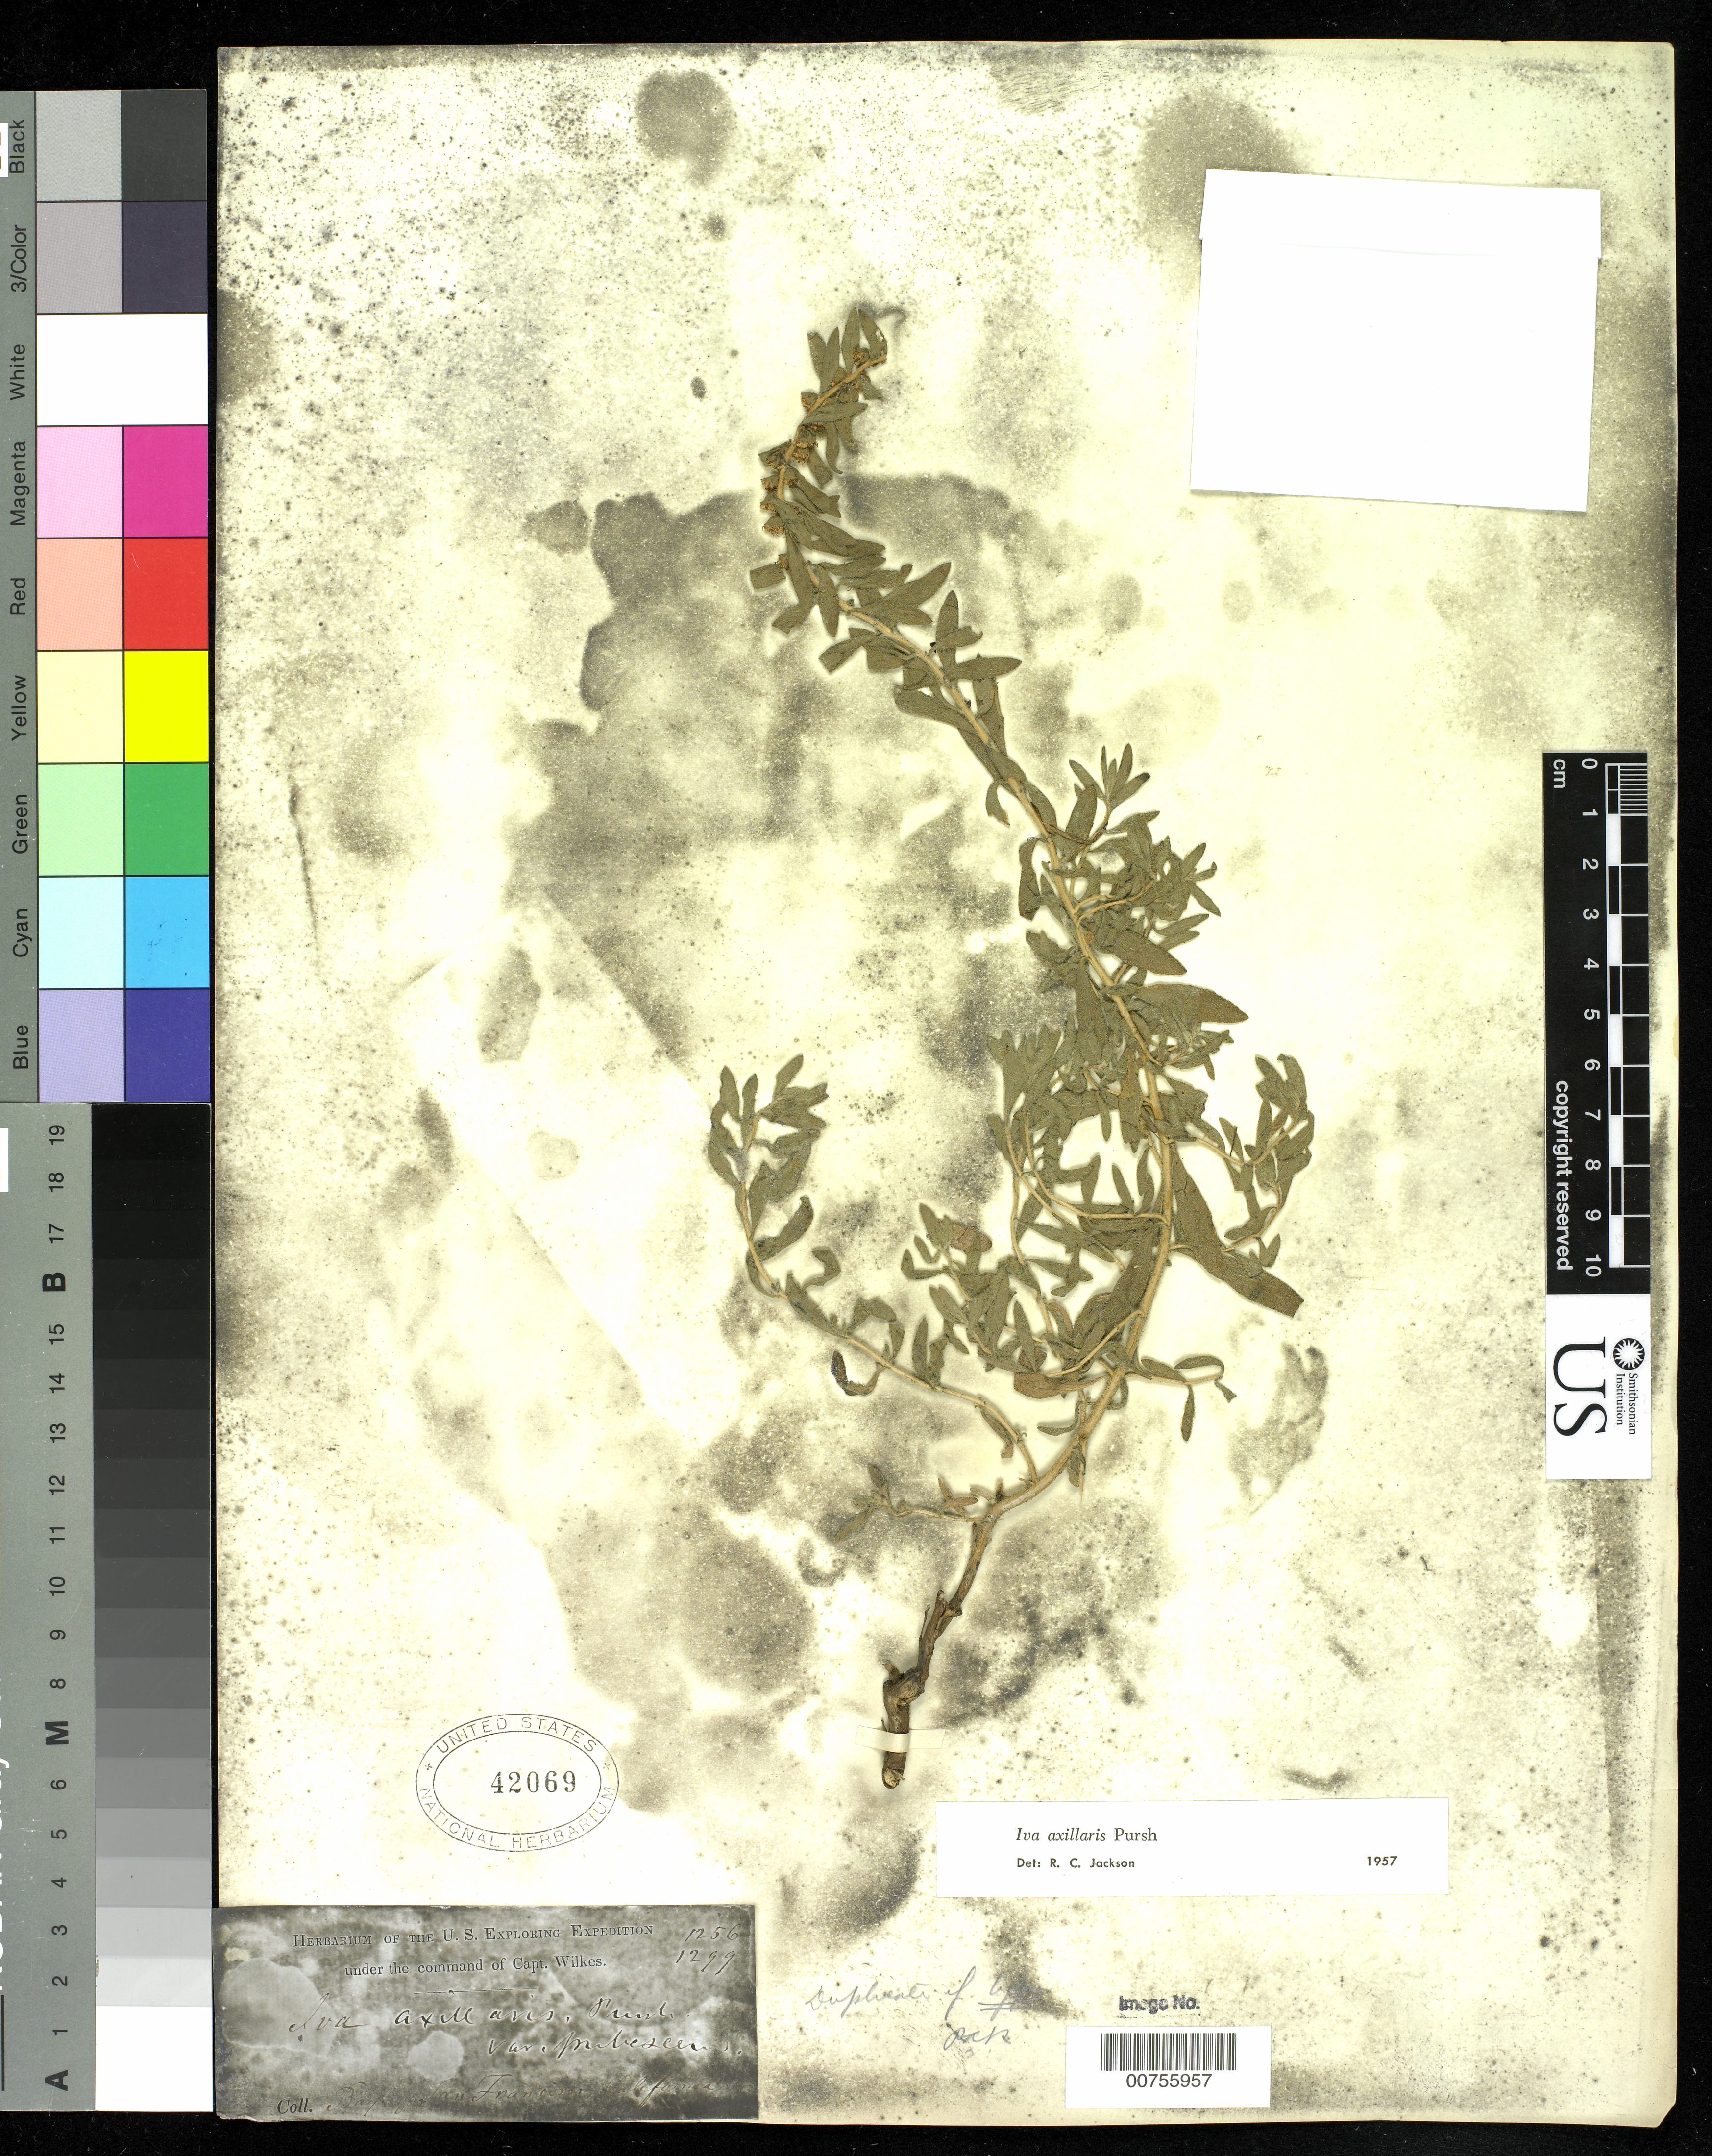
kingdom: Plantae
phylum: Tracheophyta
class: Magnoliopsida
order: Asterales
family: Asteraceae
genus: Iva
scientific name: Iva axillaris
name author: Pursh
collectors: Wilkes Explor. Exped.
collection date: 1838/1842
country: United States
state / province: California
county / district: San Francisco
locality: Bay of San Francisco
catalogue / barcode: US 42069